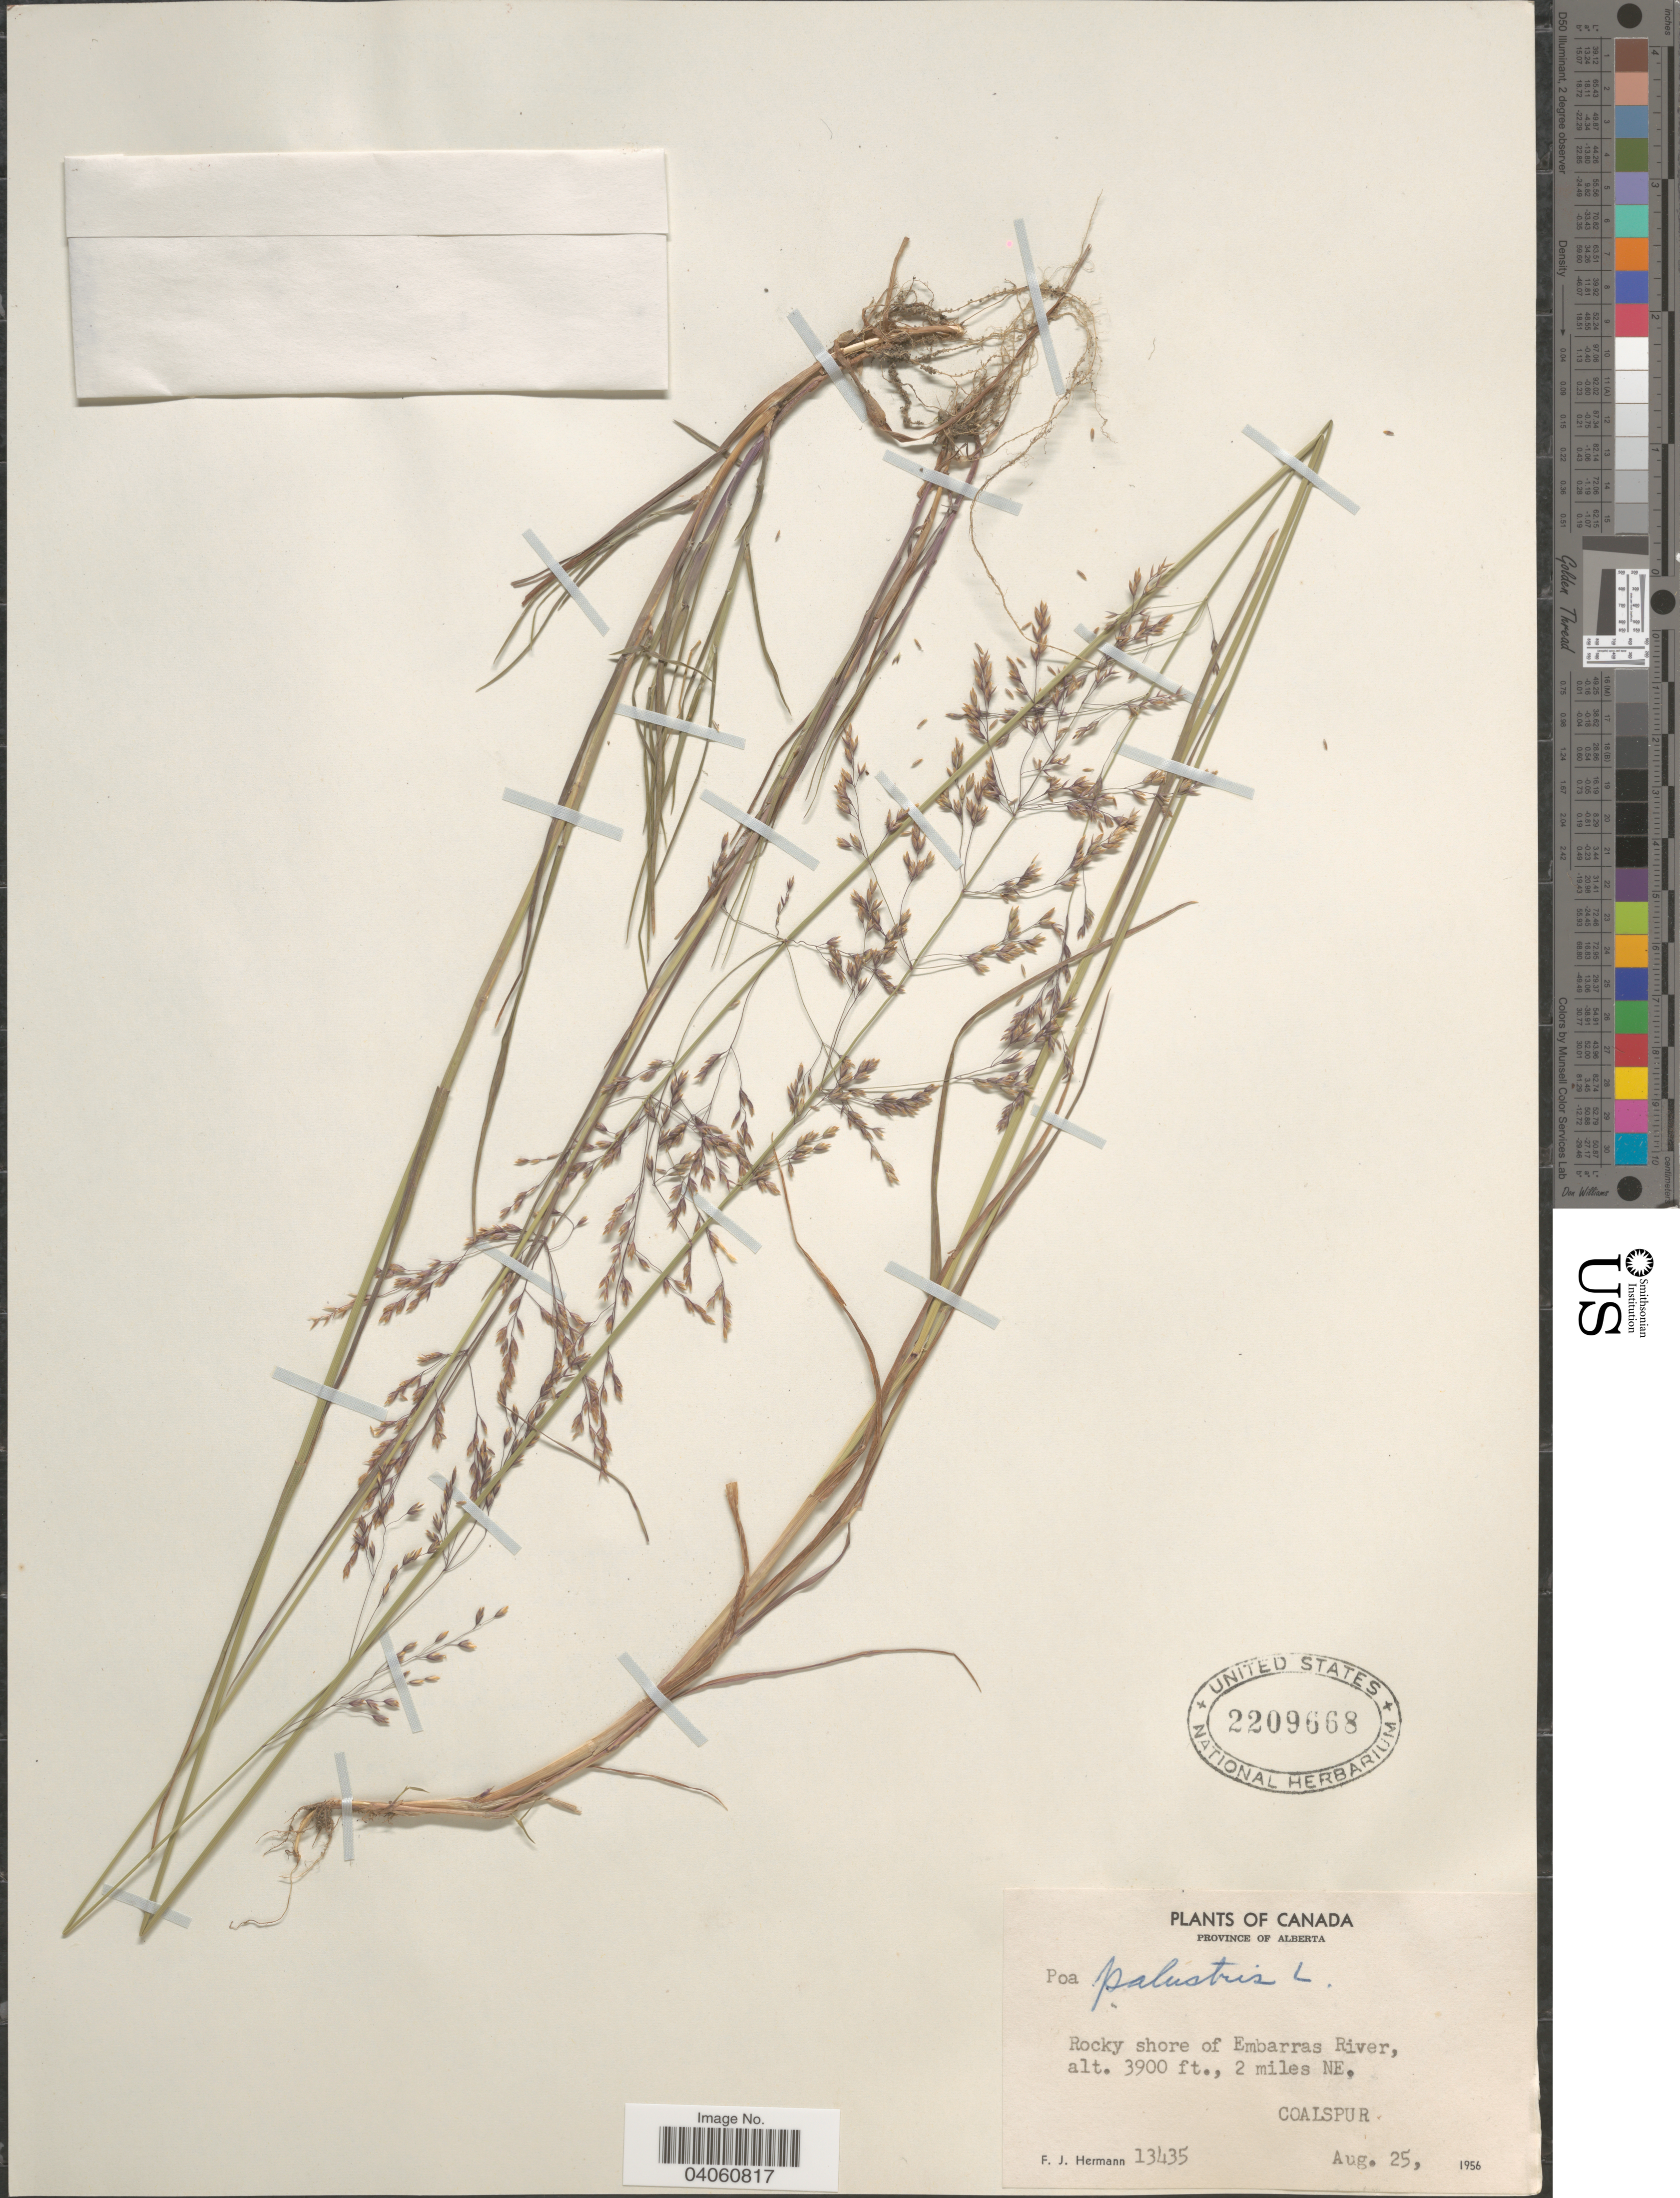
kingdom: Plantae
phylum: Tracheophyta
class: Liliopsida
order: Poales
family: Poaceae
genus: Poa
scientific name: Poa palustris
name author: L.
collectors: F. J. Hermann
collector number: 13435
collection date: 1956-08-25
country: Canada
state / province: Alberta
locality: Rocky shore of Embarras River, 2 miles NE. Coalspur.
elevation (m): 1189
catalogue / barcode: US 2209668